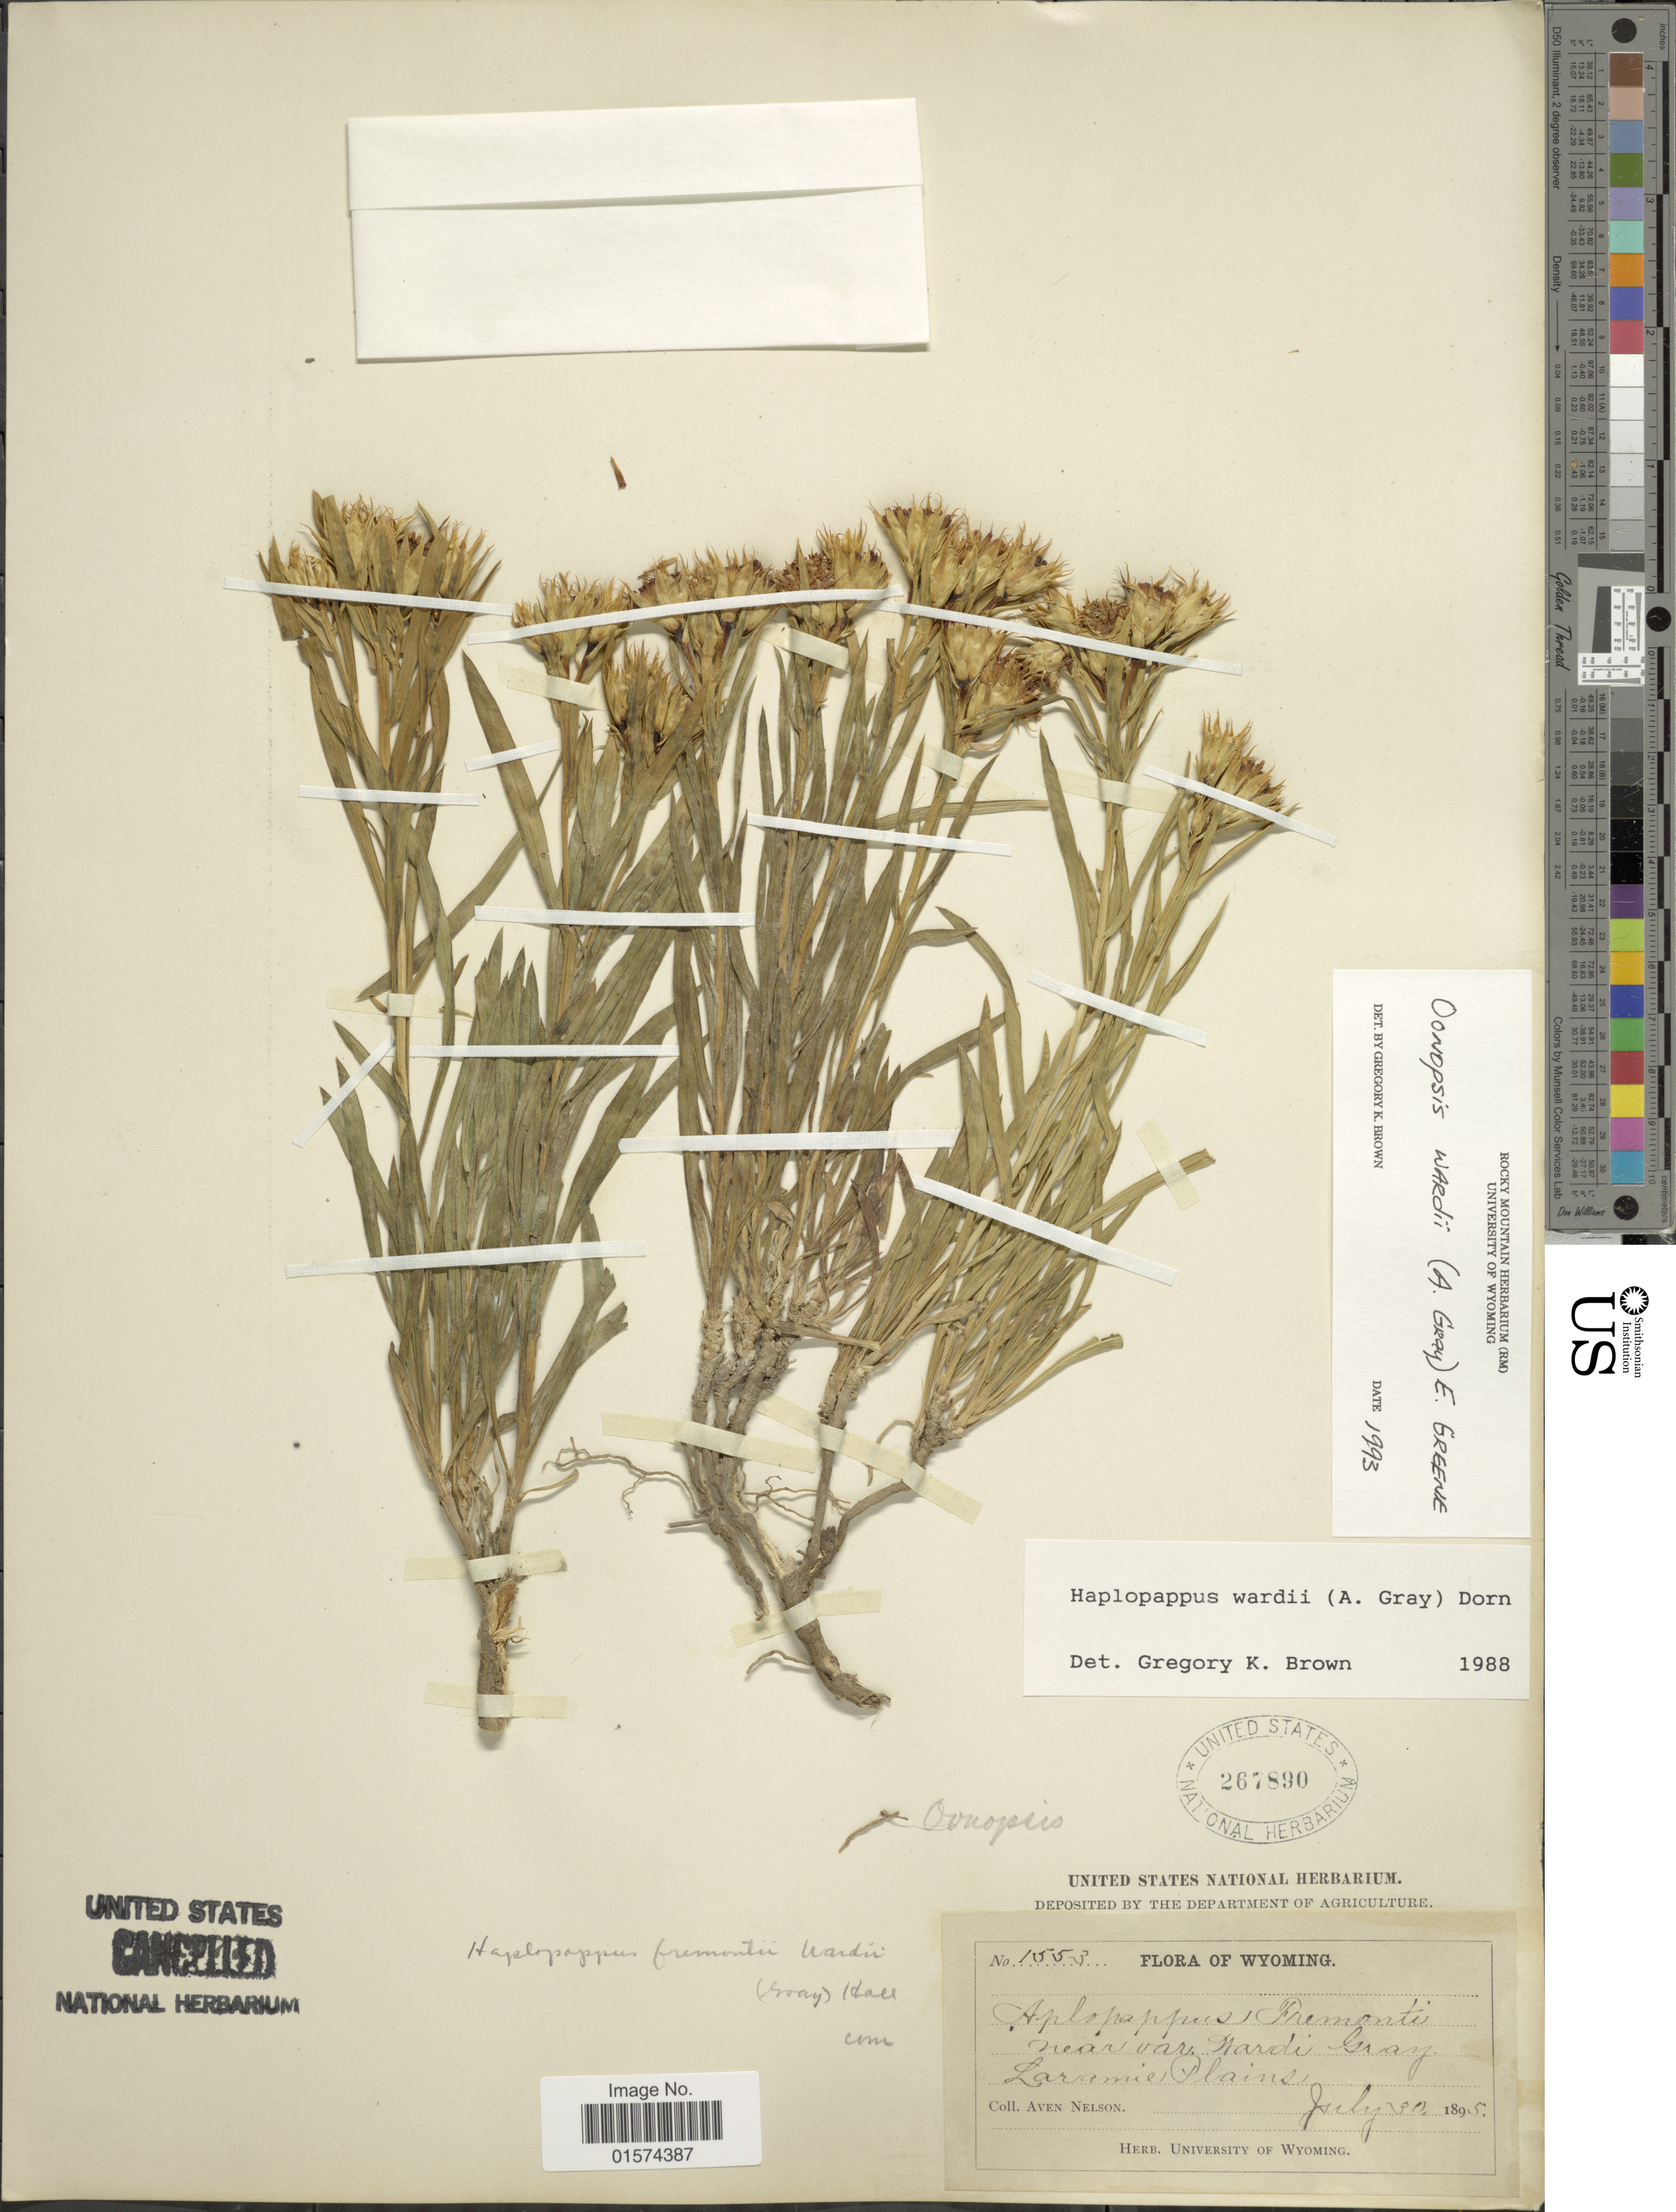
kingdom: Plantae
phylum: Tracheophyta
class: Magnoliopsida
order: Asterales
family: Asteraceae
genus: Oonopsis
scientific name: Oonopsis wardii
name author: (A. Gray) Greene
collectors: A. Nelson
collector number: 1553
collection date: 1895-07-30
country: United States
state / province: Wyoming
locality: Laramie Plains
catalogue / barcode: US 267890